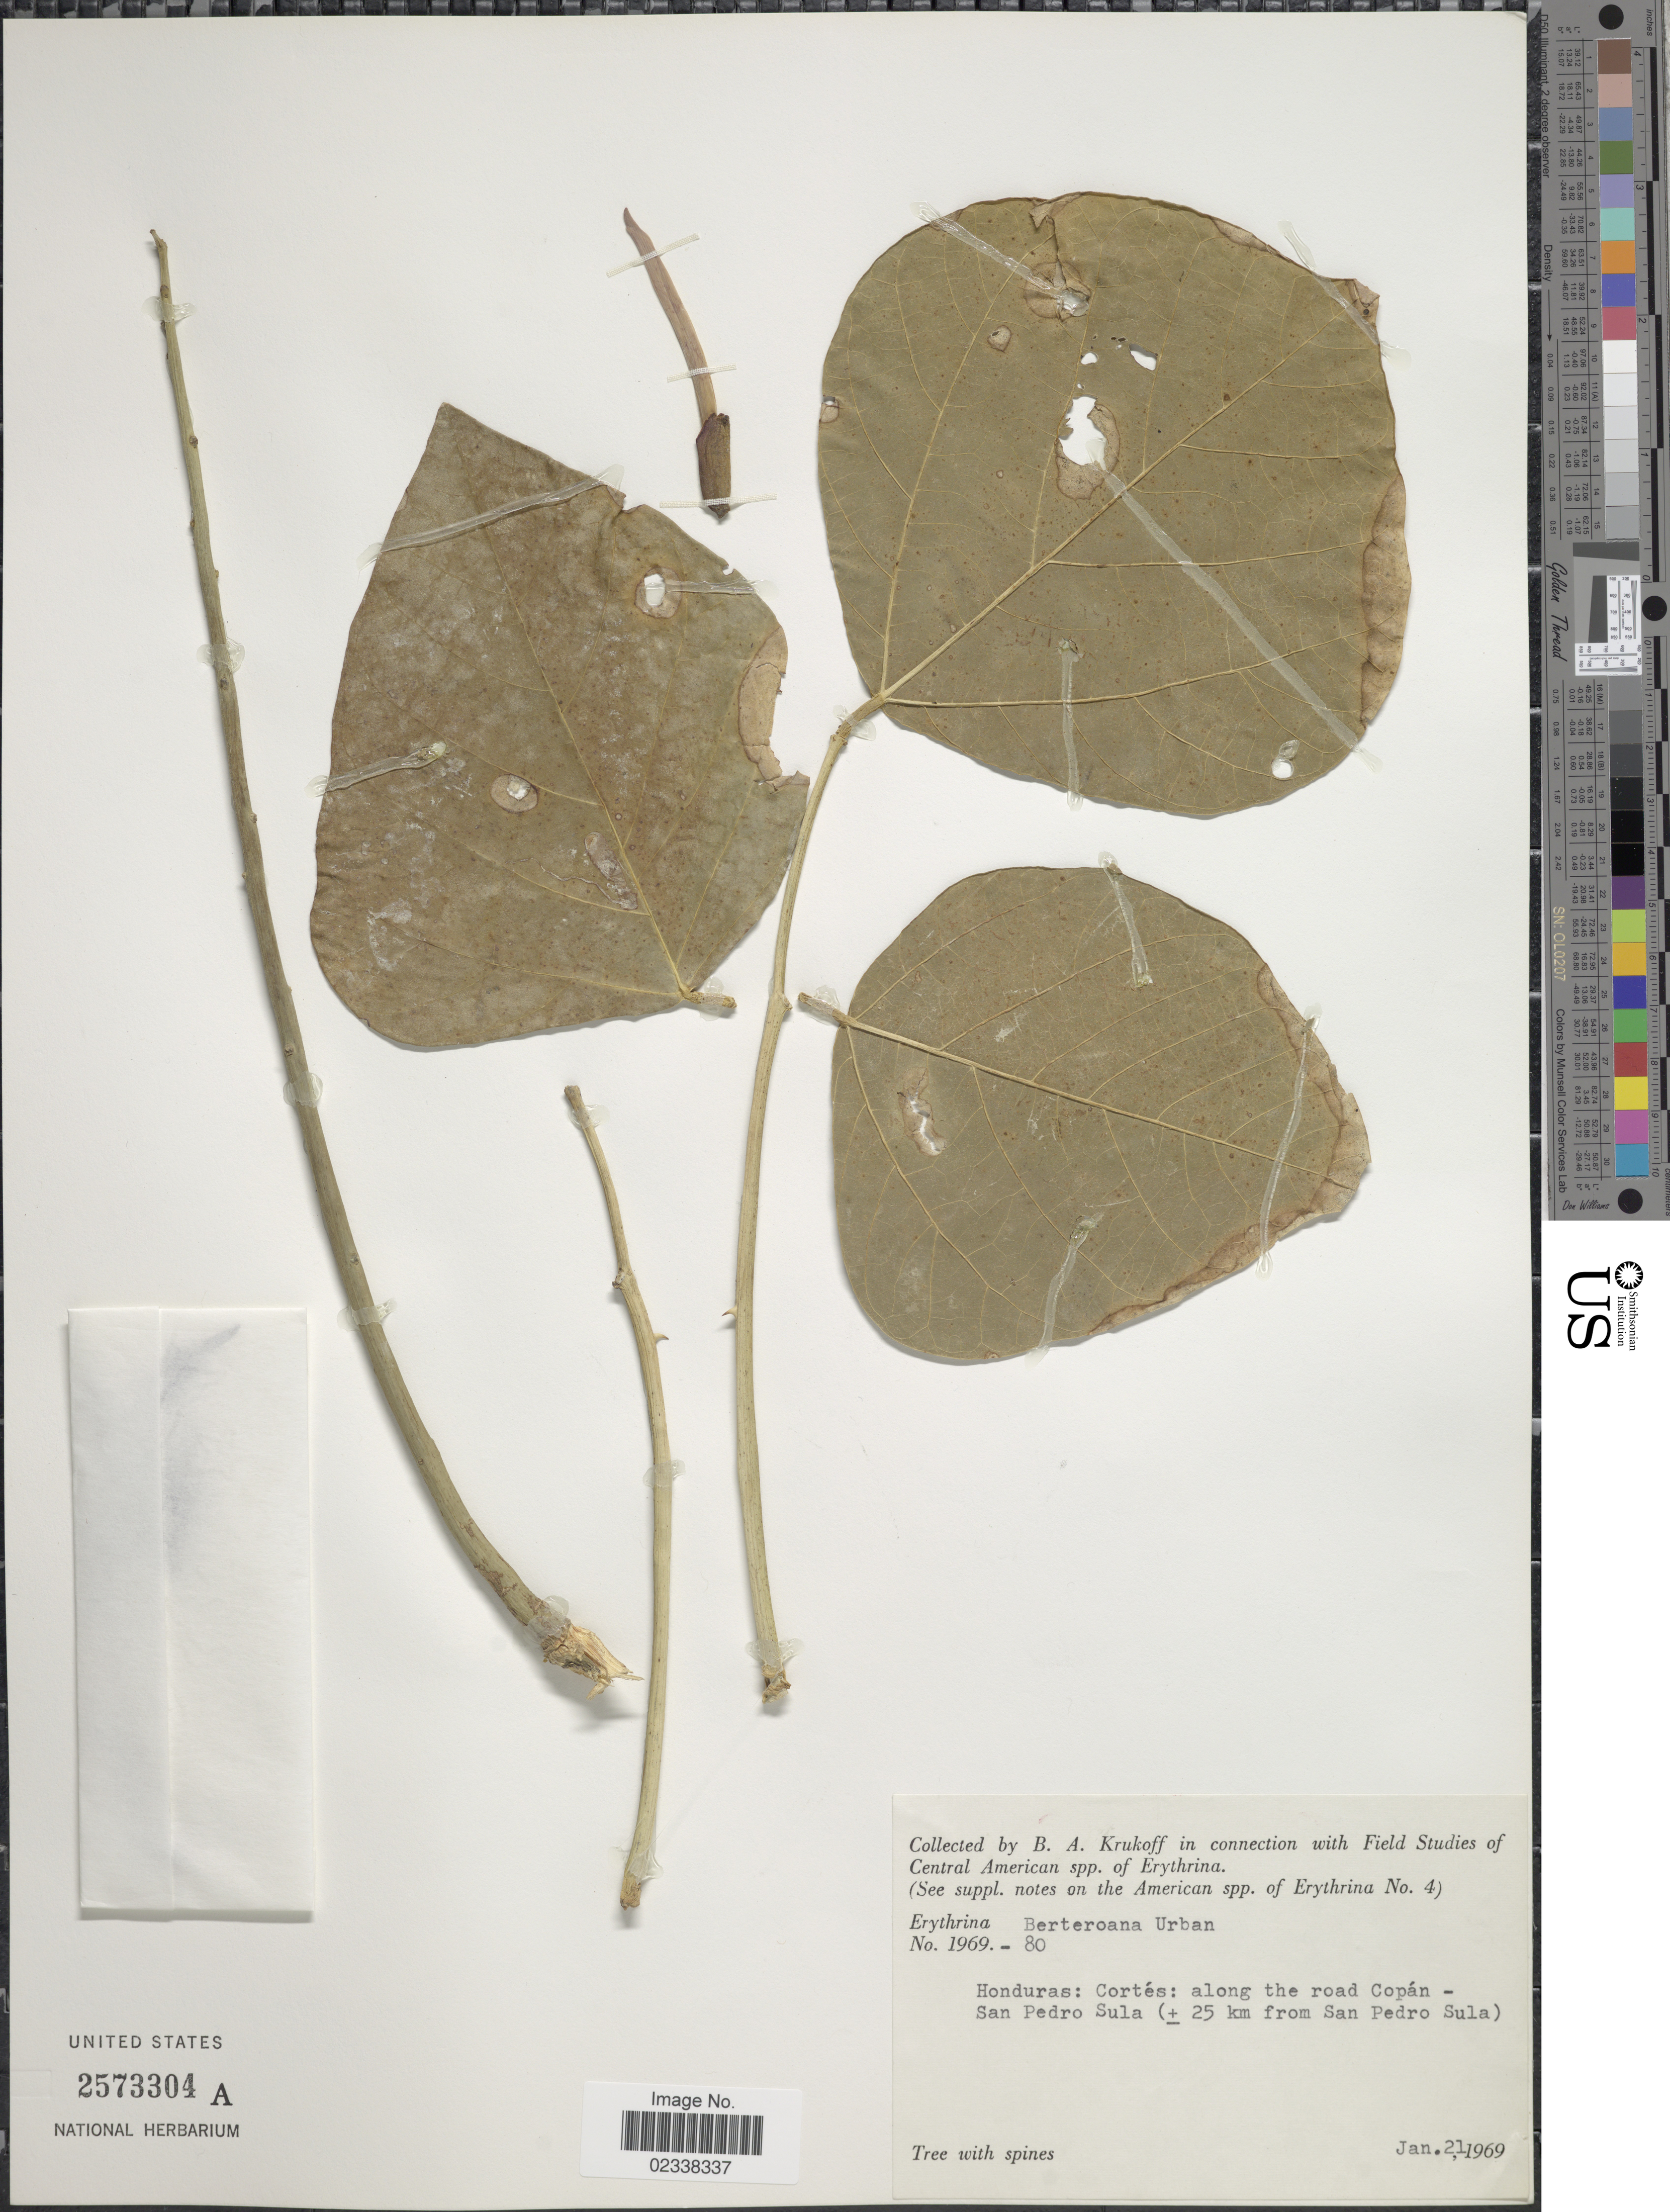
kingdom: Plantae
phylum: Tracheophyta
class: Magnoliopsida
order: Fabales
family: Fabaceae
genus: Erythrina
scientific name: Erythrina berteroana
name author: Urb.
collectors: B. A. Krukoff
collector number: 1969-80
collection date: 1969-01-21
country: Honduras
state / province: Cortés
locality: Along the road Copan- San Pedro Sula (± 25 km from San Pedro Sula)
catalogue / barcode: US 2573304A